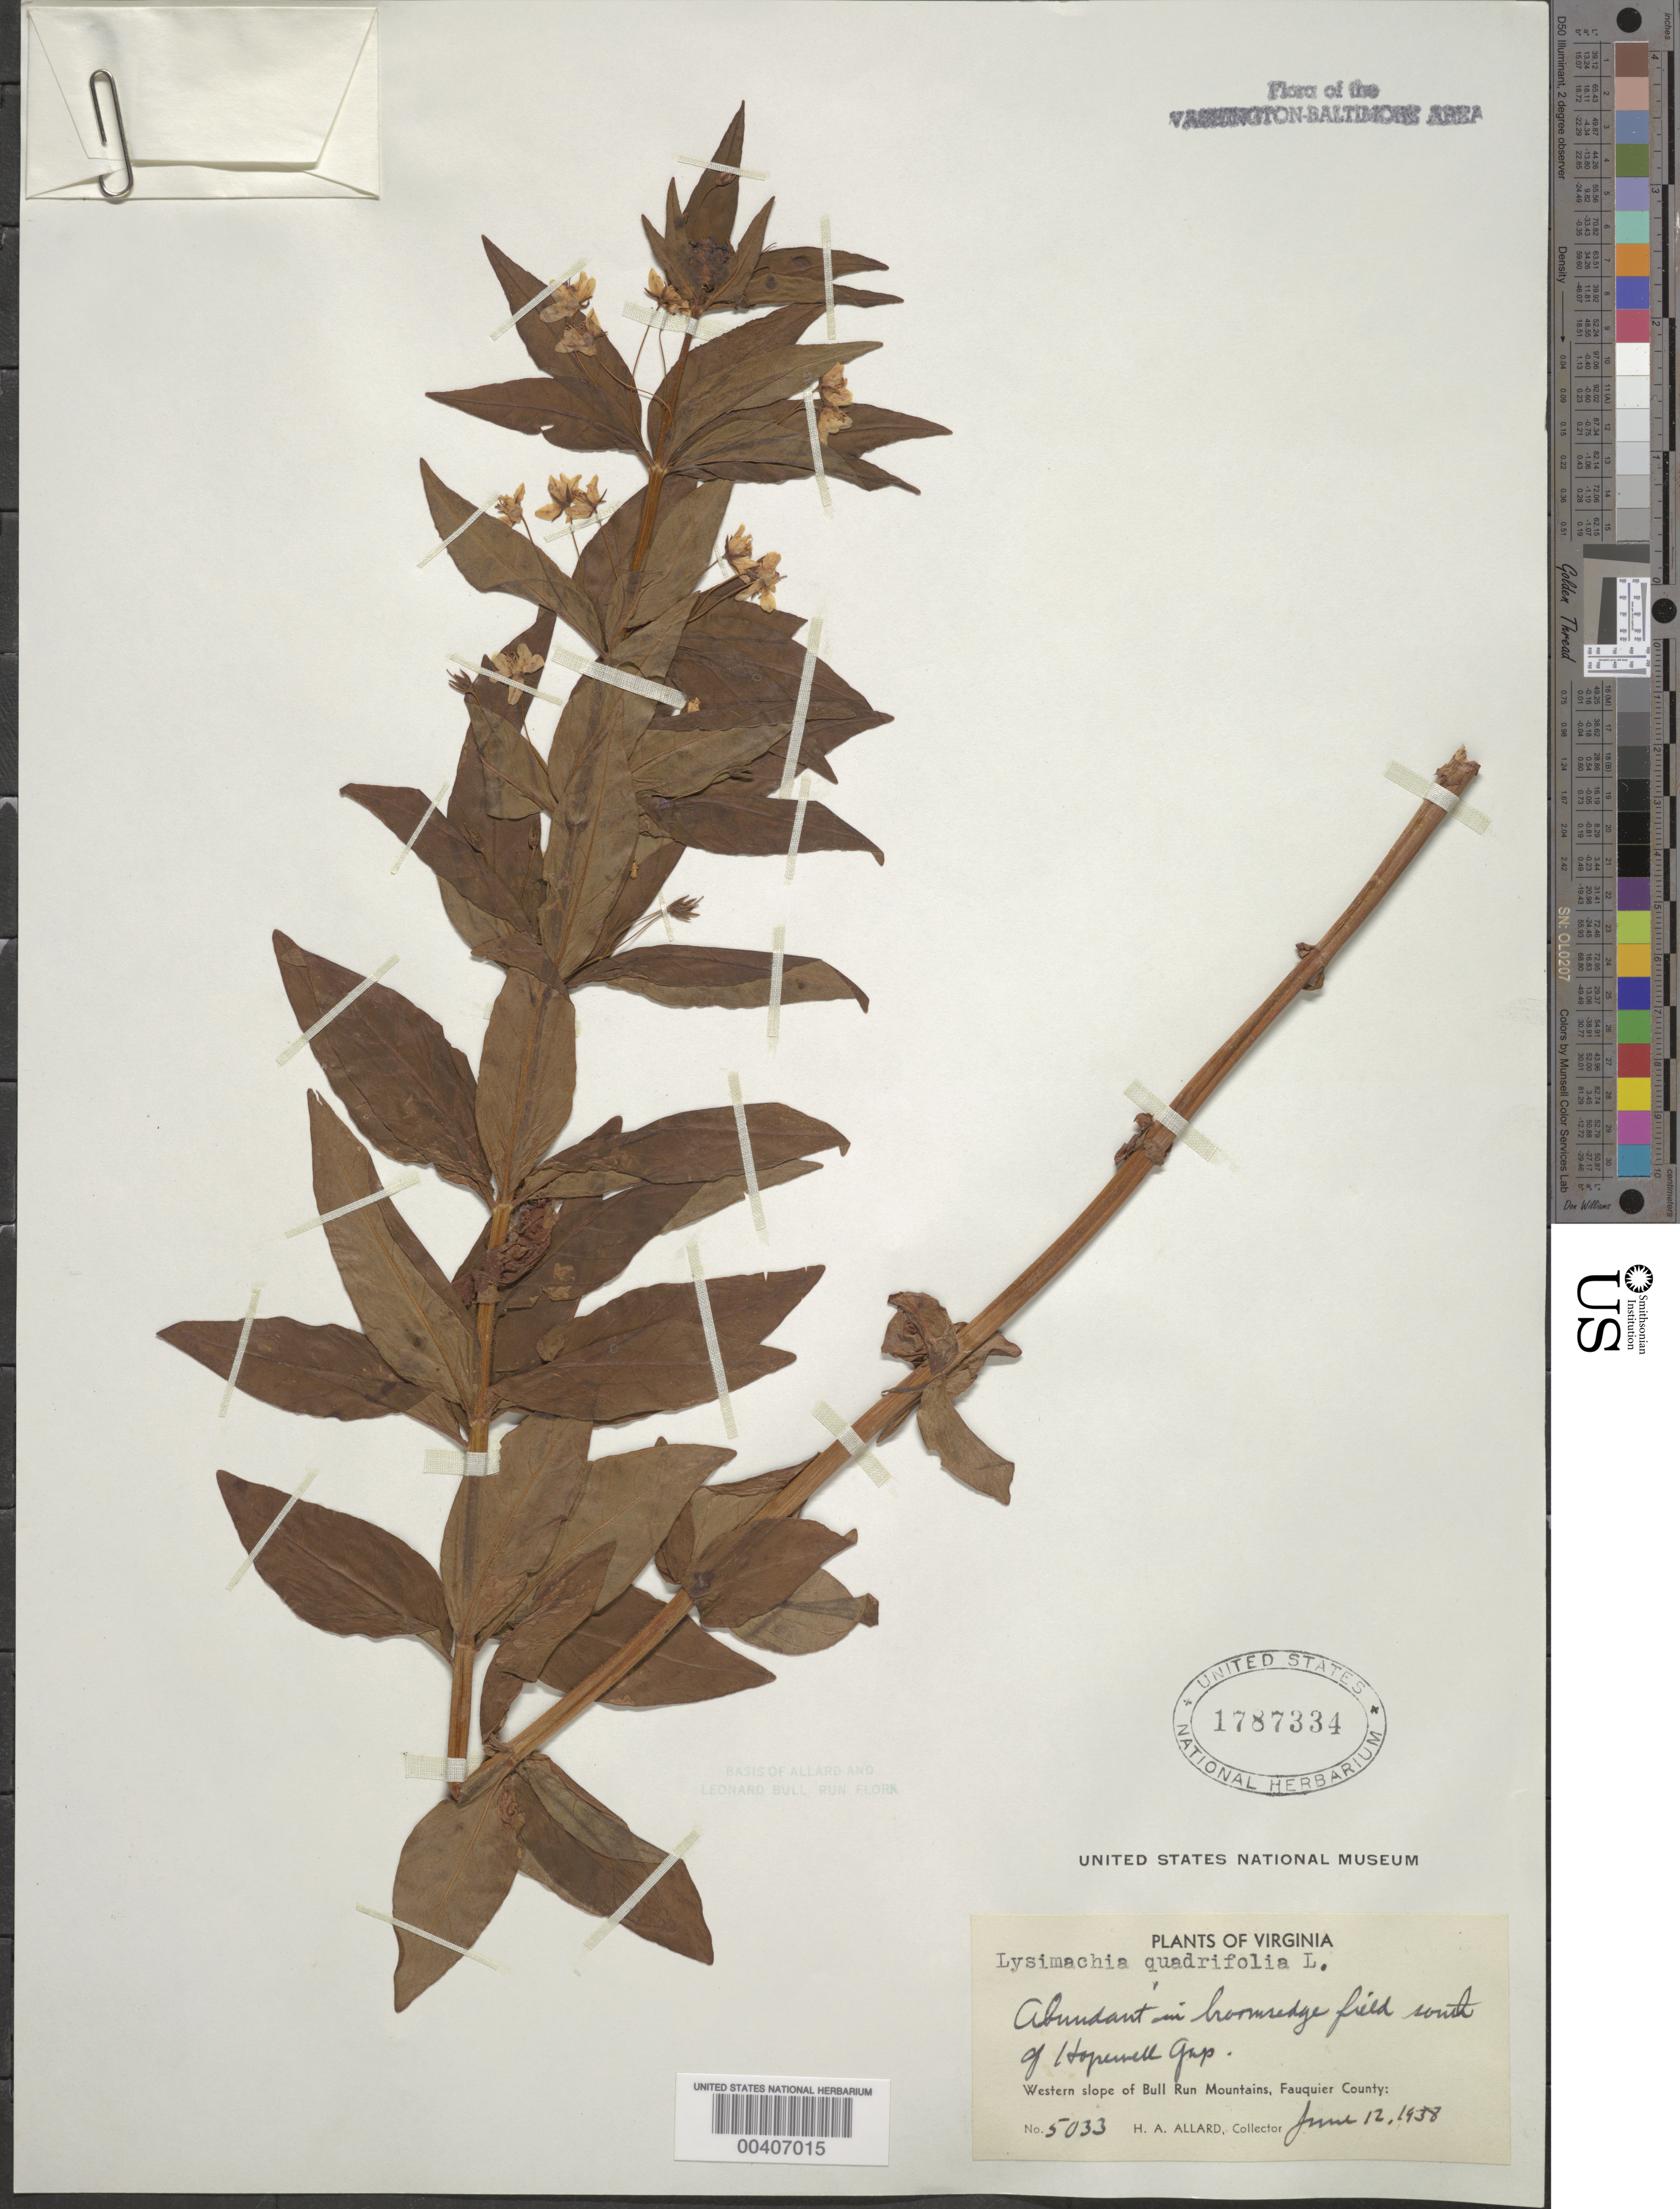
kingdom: Plantae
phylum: Tracheophyta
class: Magnoliopsida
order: Ericales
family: Primulaceae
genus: Lysimachia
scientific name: Lysimachia quadrifolia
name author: L.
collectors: H. A. Allard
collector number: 5033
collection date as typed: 12 Jun 1938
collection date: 1938-06-12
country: United States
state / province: Virginia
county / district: Fauquier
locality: South of Hopewell Gap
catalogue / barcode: US 1787334